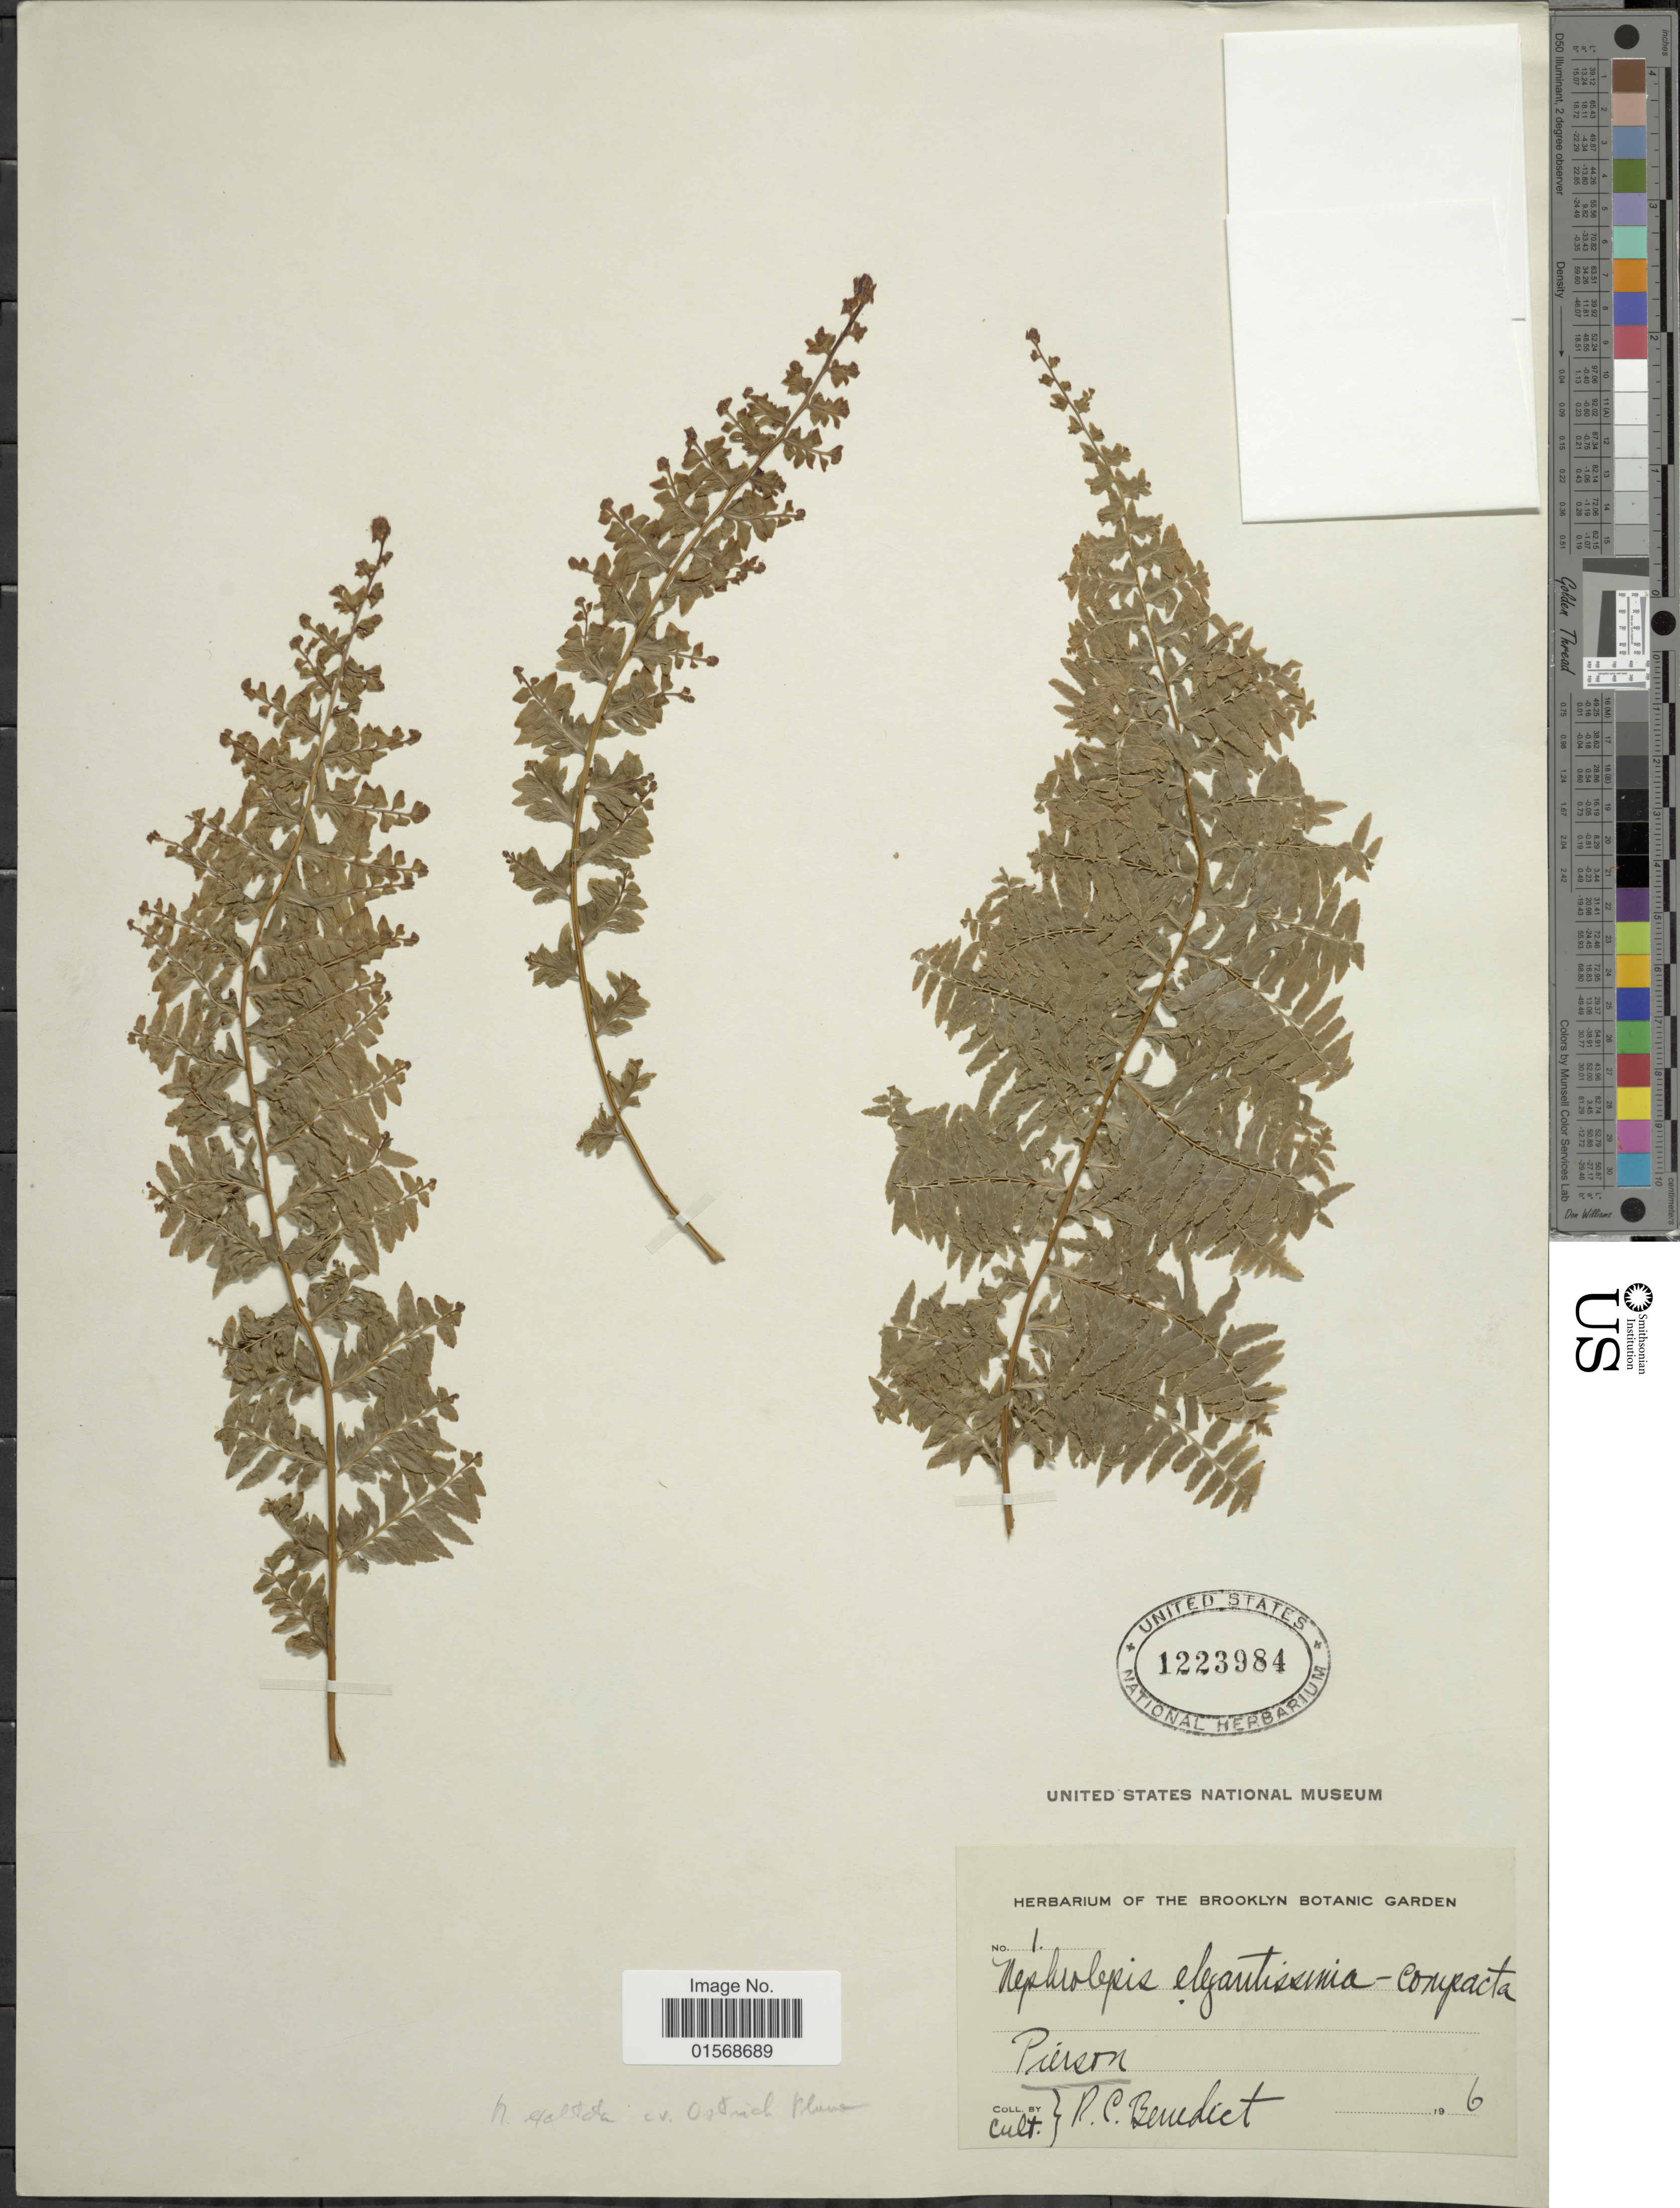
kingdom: Plantae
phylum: Tracheophyta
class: Polypodiopsida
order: Polypodiales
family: Nephrolepidaceae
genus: Nephrolepis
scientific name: Nephrolepis 'Ostrich Plume'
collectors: R. C. Benedict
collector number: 1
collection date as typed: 196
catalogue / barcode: US 1223984